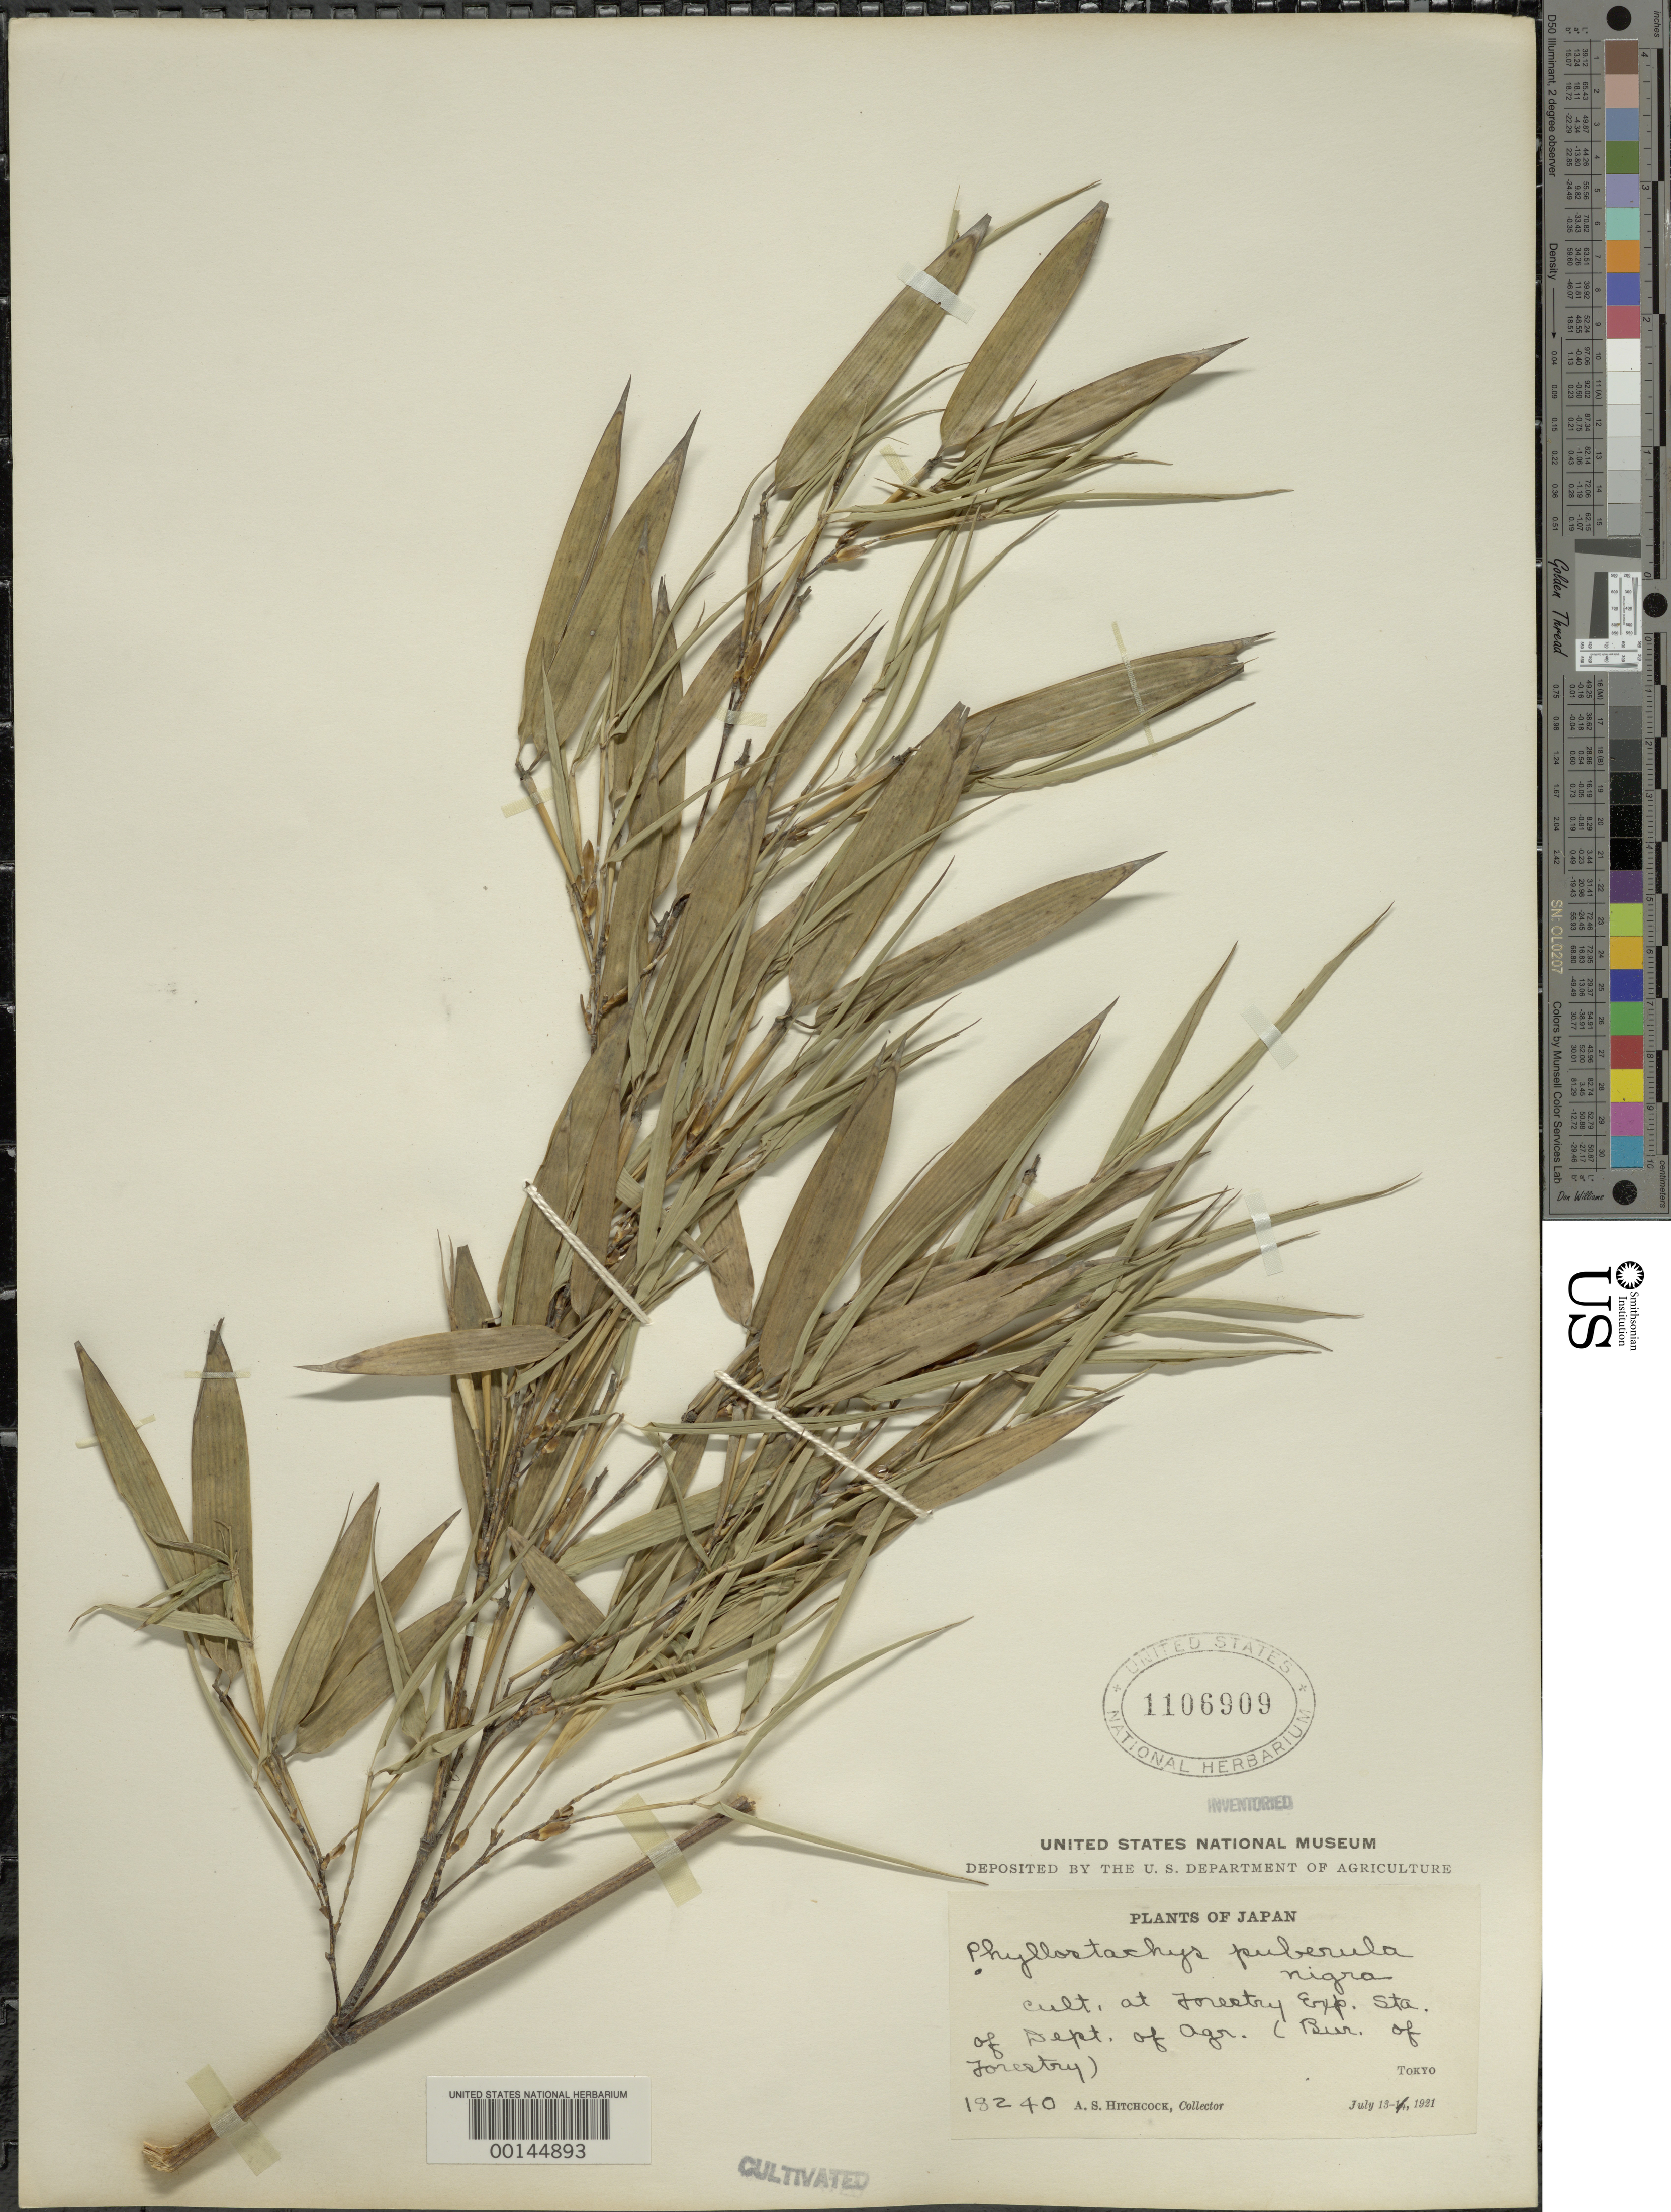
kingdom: Plantae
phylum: Tracheophyta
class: Liliopsida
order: Poales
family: Poaceae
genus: Phyllostachys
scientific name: Phyllostachys nigra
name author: (Lodd. ex Lindl.) Munro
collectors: A. S. Hitchcock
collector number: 18240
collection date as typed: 13 Jul 1921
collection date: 1921-07-13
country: Japan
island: Honshu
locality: Tokyo, forestry experiment station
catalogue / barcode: US 1106909